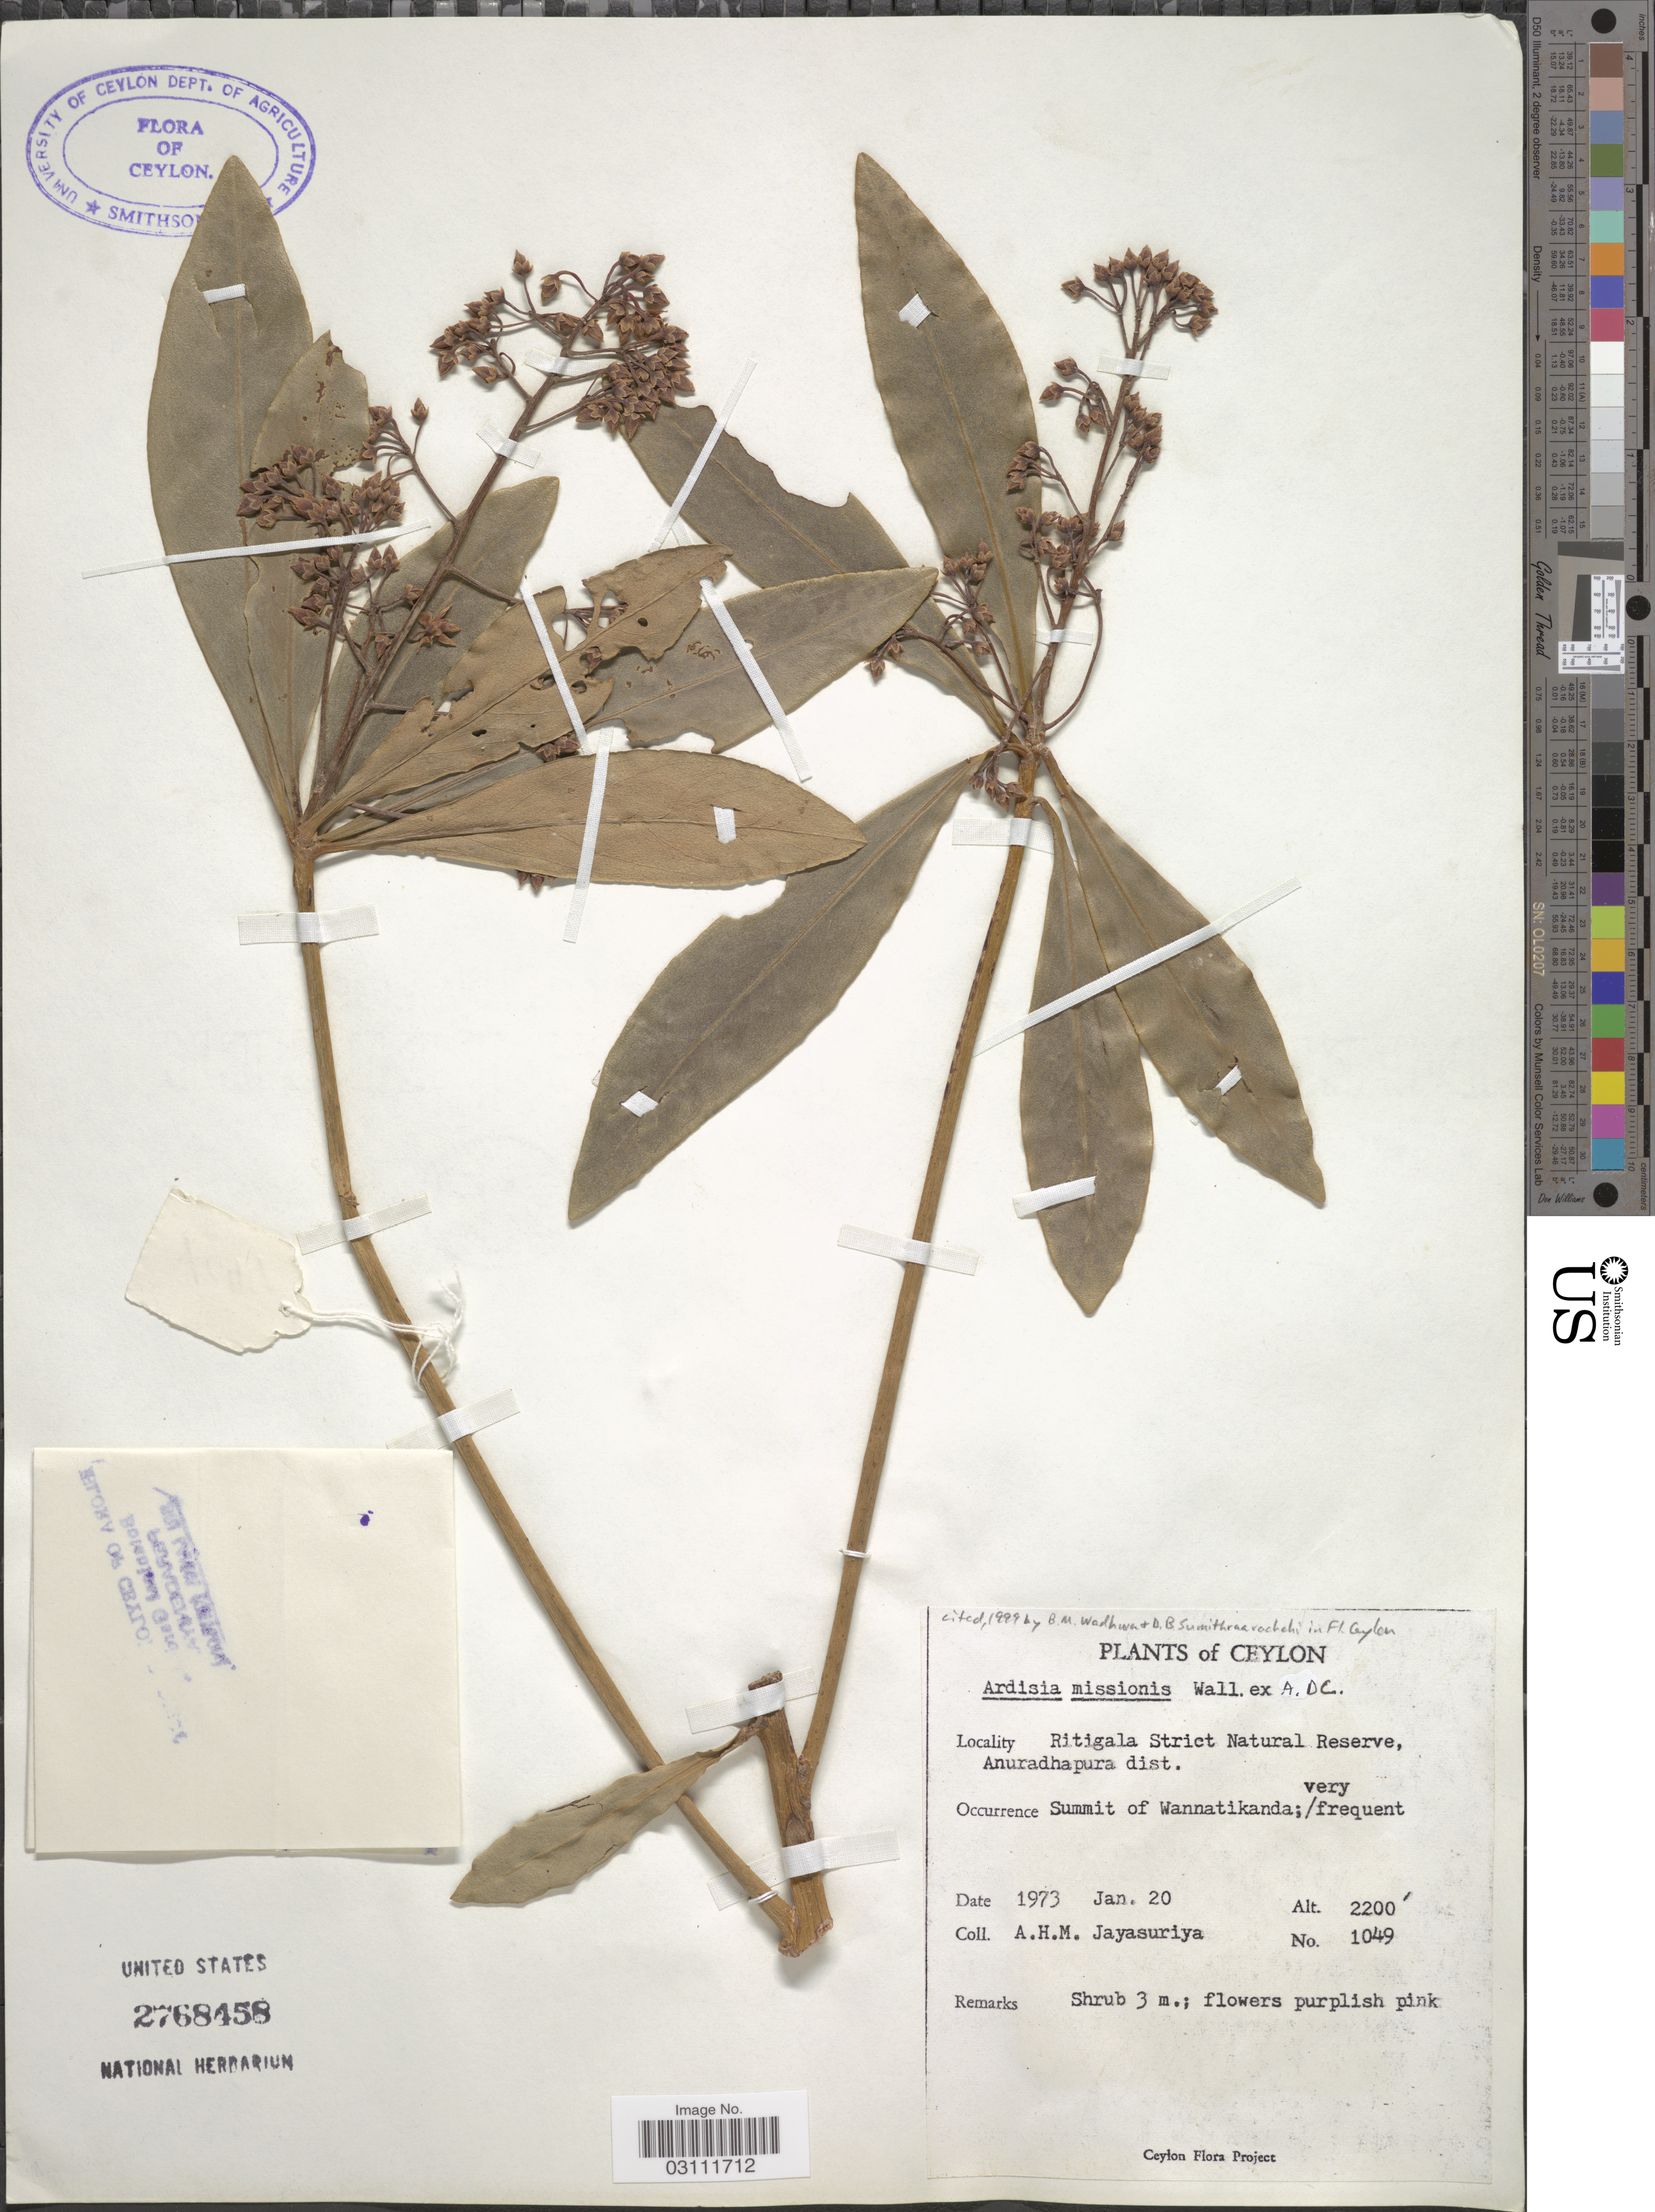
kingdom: Plantae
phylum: Tracheophyta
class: Magnoliopsida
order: Ericales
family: Primulaceae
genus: Ardisia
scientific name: Ardisia missionis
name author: Wall. ex A. DC.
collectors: A. H. Jayasuriya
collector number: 1049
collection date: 1973-01-20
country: Sri Lanka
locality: Ceylon, Ritigala Strict Natural Reserve, Anuradhapura dist., Summit of Wannatikanda.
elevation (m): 671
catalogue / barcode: US 2768458